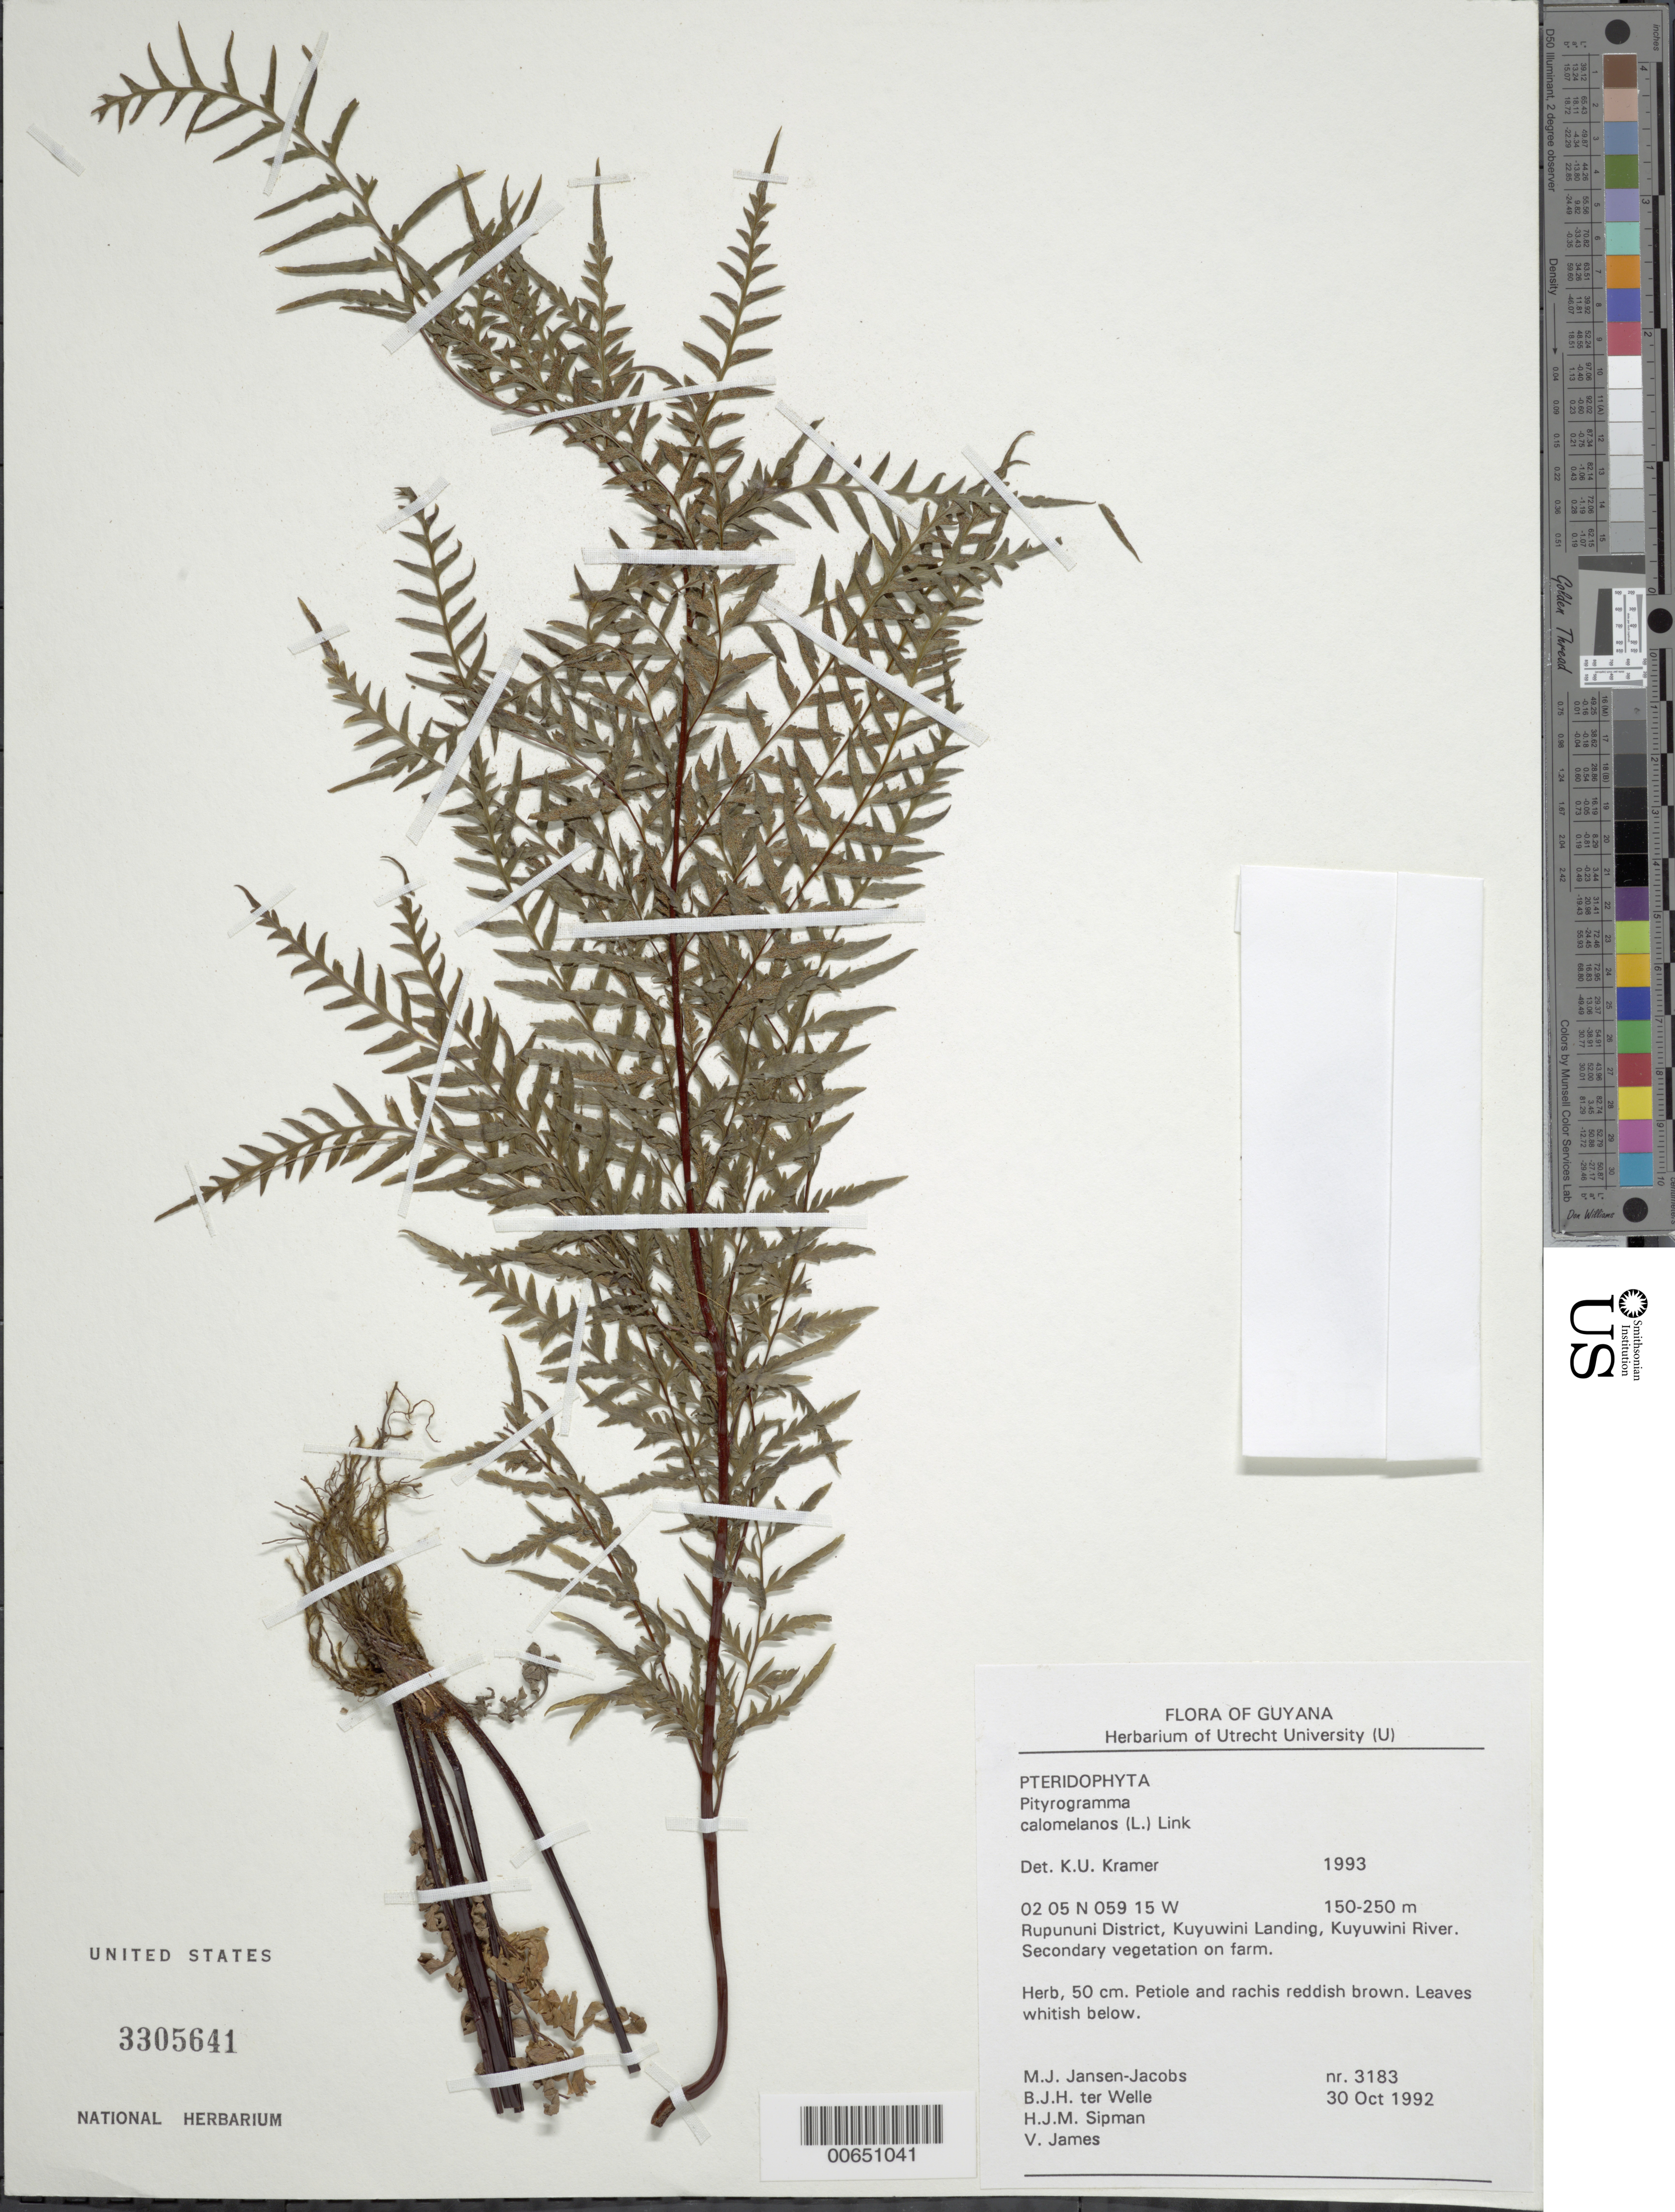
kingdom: Plantae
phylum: Tracheophyta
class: Polypodiopsida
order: Polypodiales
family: Pteridaceae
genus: Pityrogramma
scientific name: Pityrogramma calomelanos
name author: (L.) Link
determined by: Kramer, K. U.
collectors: M. J. Jansen-Jacobs, B. Welle, H. J. M. Sipman & V. James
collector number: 3183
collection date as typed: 30-Oct-92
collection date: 1992-10-30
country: Guyana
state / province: U. Takutu-U. Essequibo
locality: Kuyuwini Landing, Kuyuwini River, Rupununi District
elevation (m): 150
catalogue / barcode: US 3305641